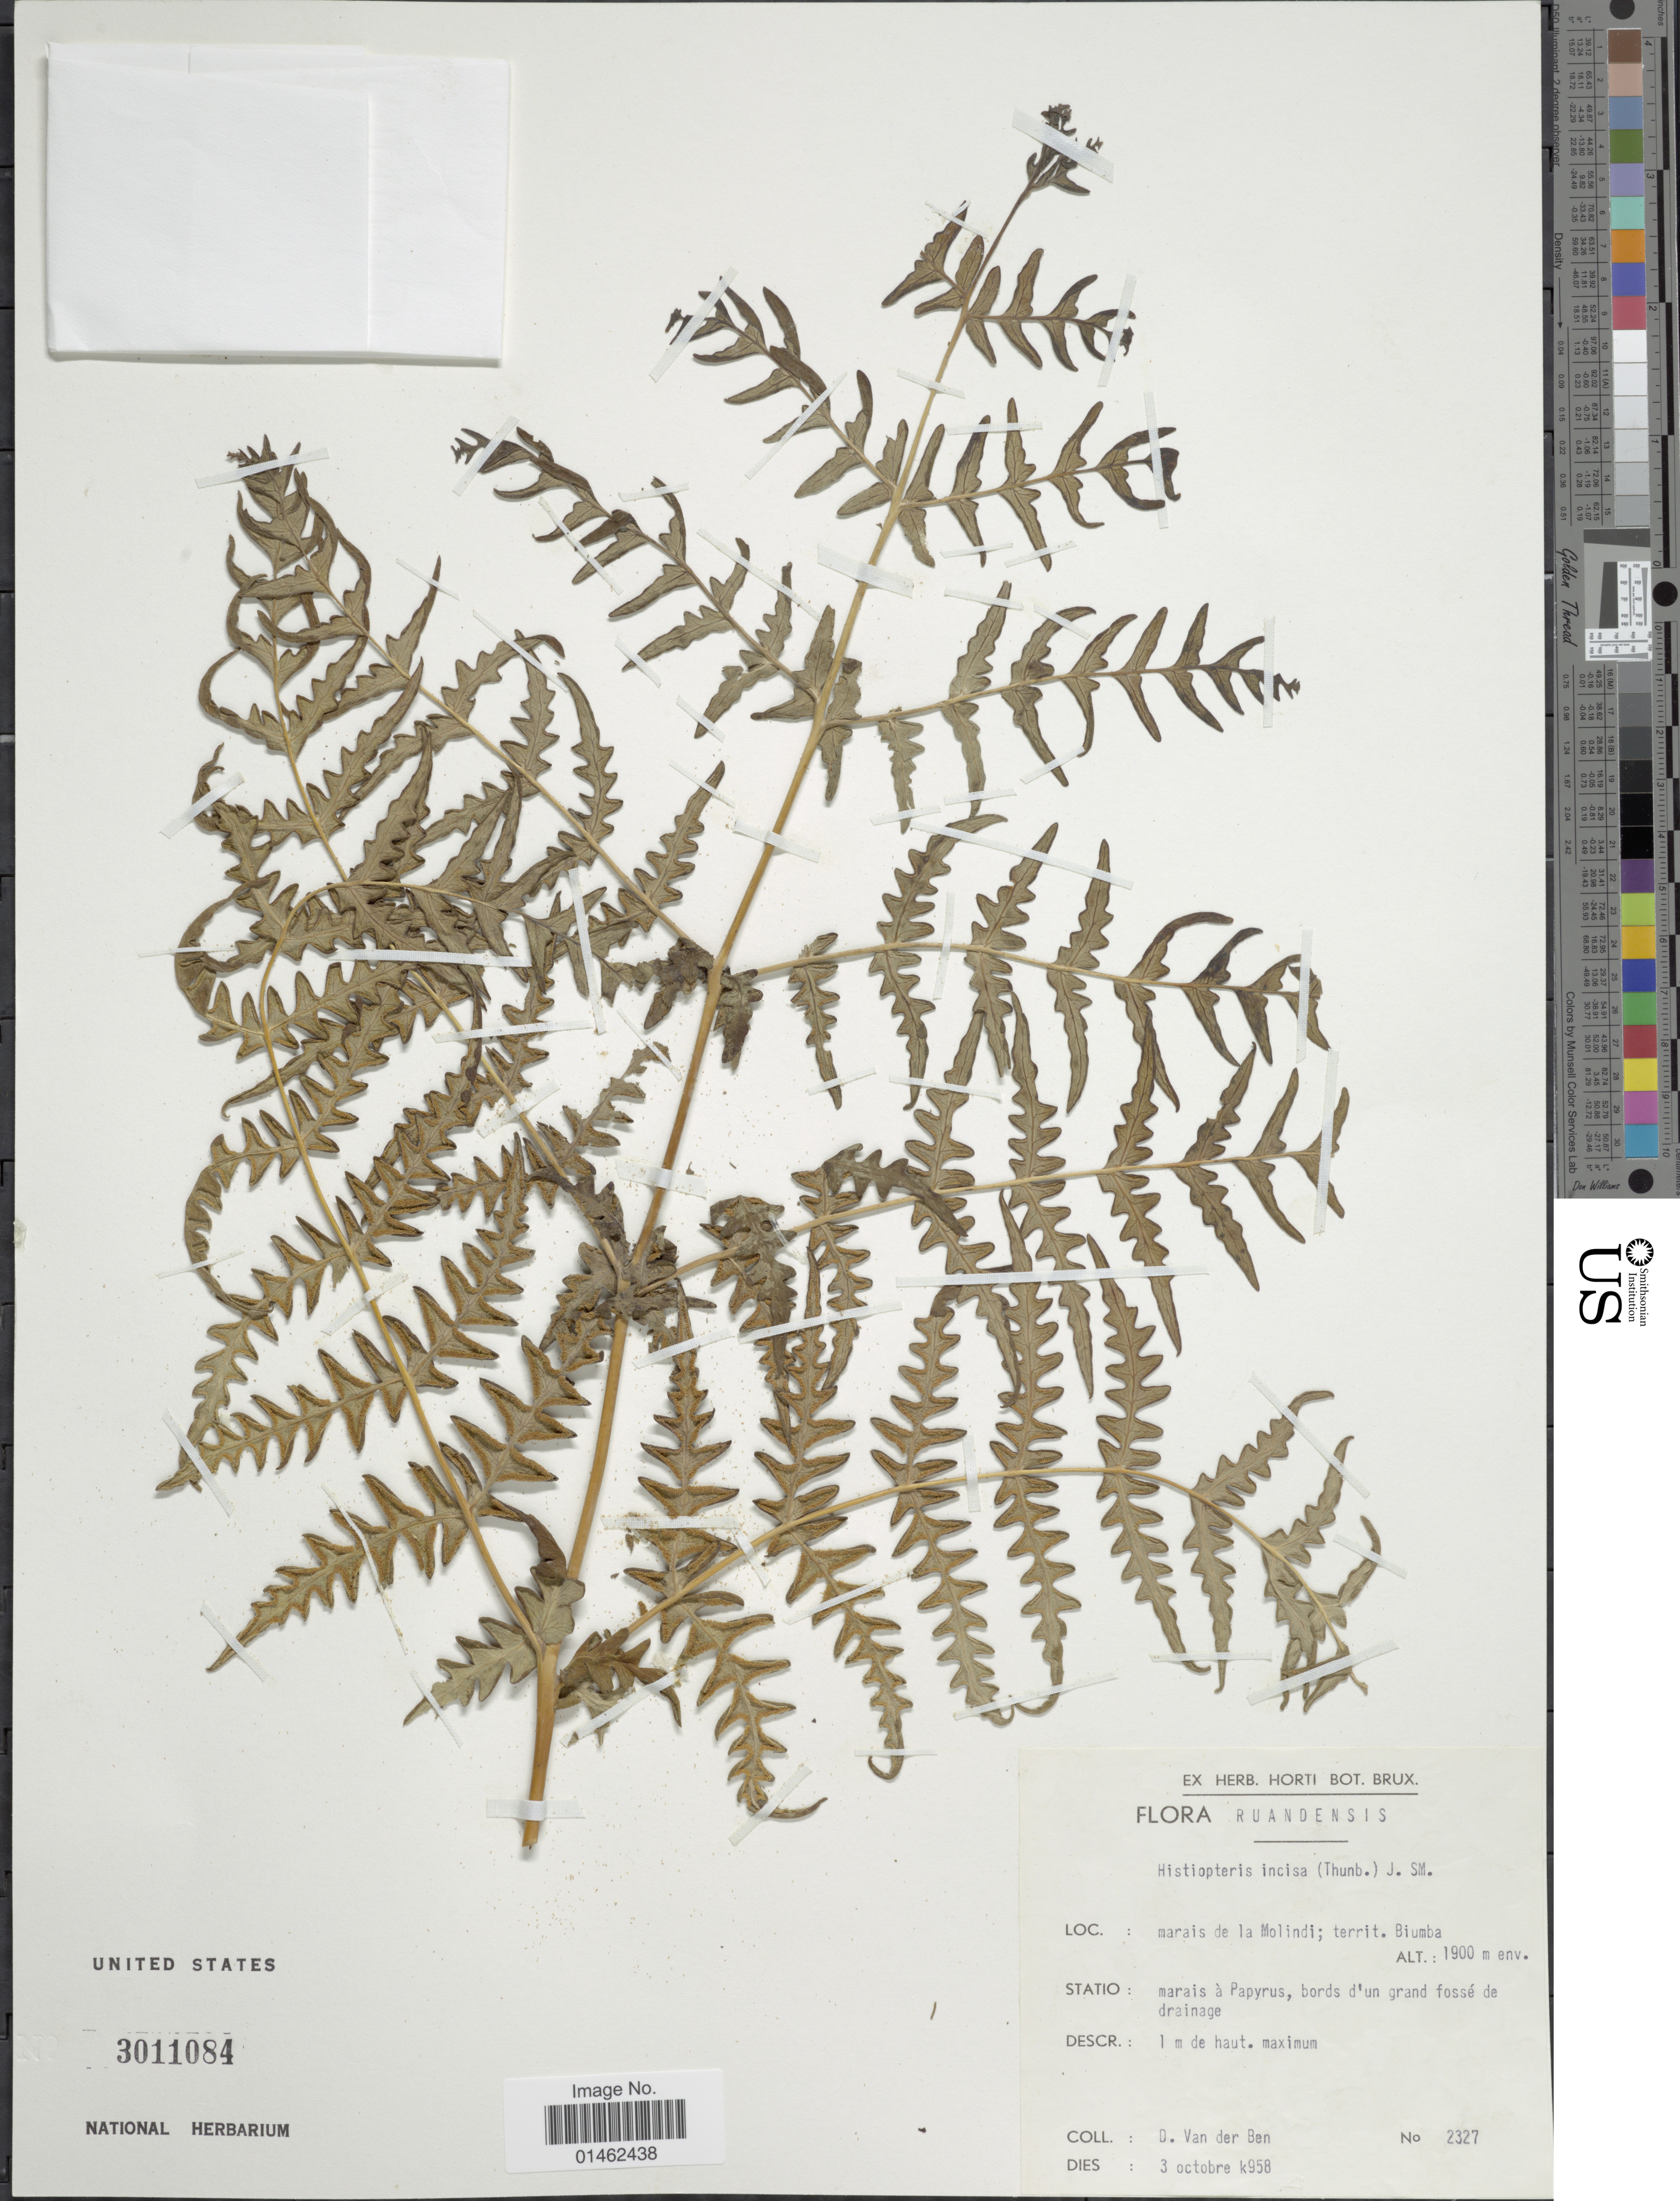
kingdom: Plantae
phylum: Tracheophyta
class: Polypodiopsida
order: Polypodiales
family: Dennstaedtiaceae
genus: Histiopteris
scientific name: Histiopteris incisa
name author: (Thunb.) J. Sm.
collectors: D. Van Der Ben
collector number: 2327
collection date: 1958-10-03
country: Rwanda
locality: Marais de la Molindi; territ. Biumda, marais à Papyrus, bords d'un grand fossé de drainage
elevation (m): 1900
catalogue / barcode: US 3011084